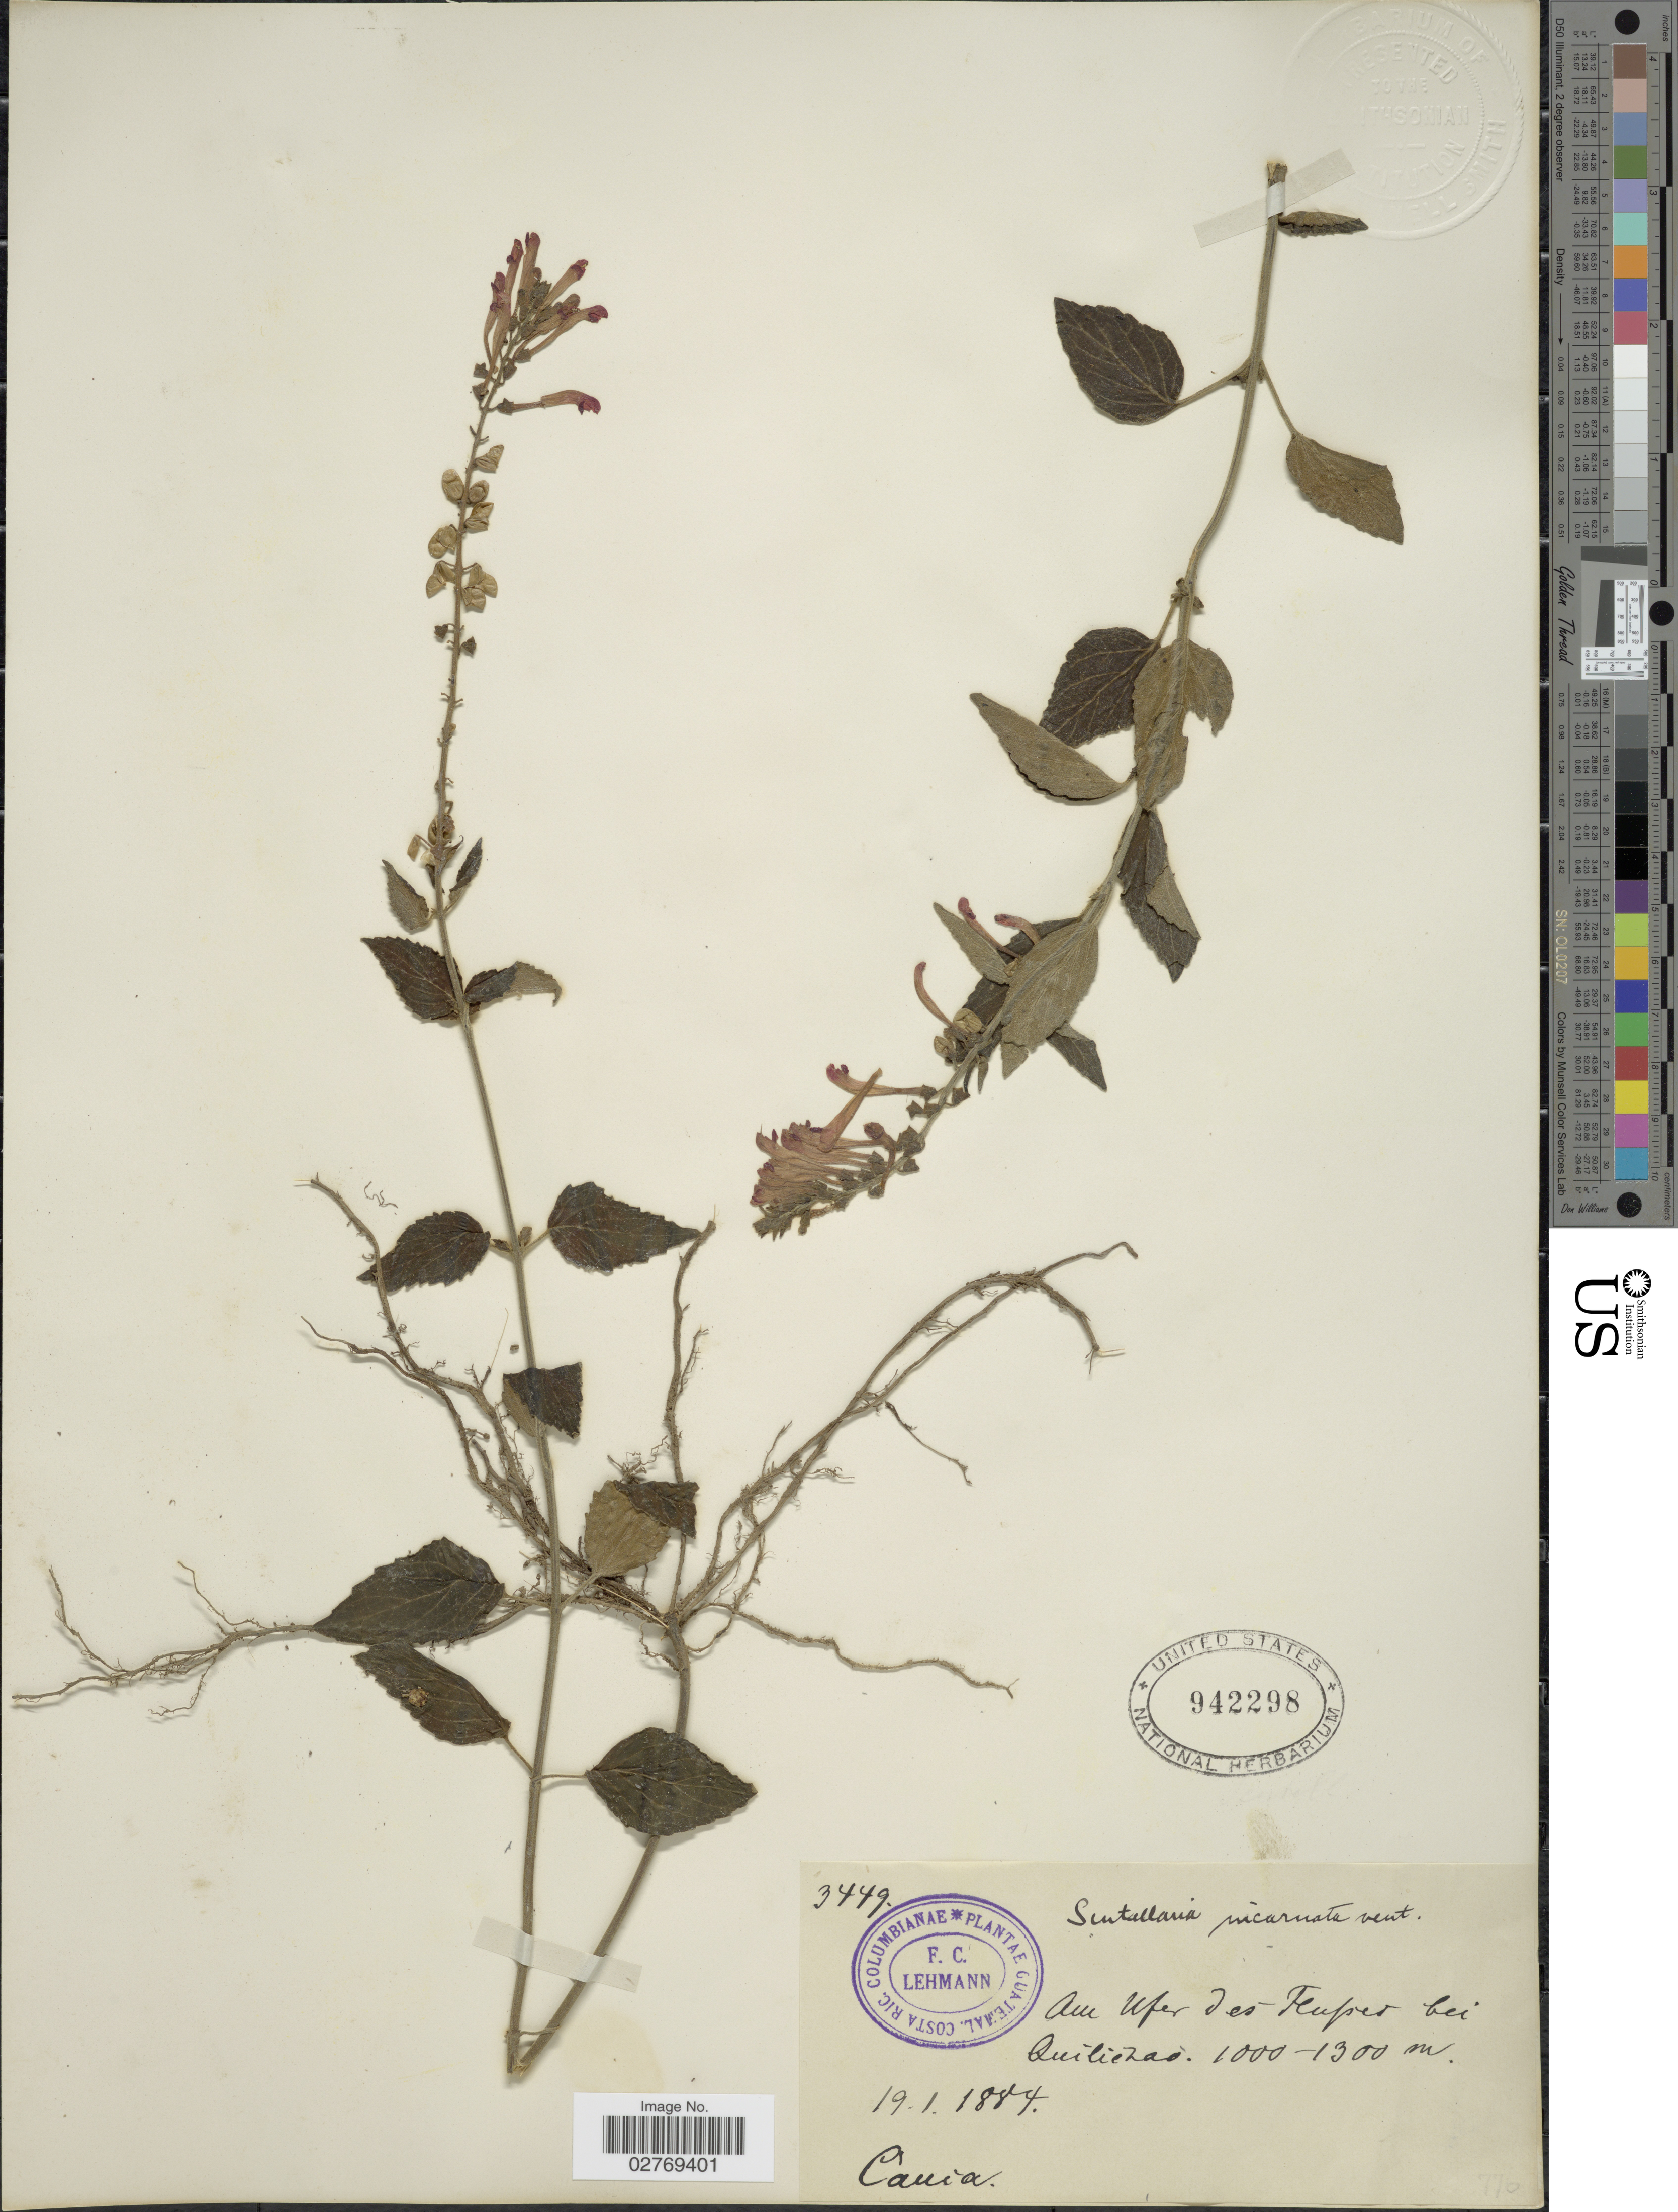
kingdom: Plantae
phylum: Tracheophyta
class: Magnoliopsida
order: Lamiales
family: Lamiaceae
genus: Scutellaria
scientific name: Scutellaria incarnata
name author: Vent.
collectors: F. C. Lehmann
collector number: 3449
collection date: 1884-01-19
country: Colombia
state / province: Cauca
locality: Am Ufer des Teuper bei Quilichao.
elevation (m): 1000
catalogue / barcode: US 942298